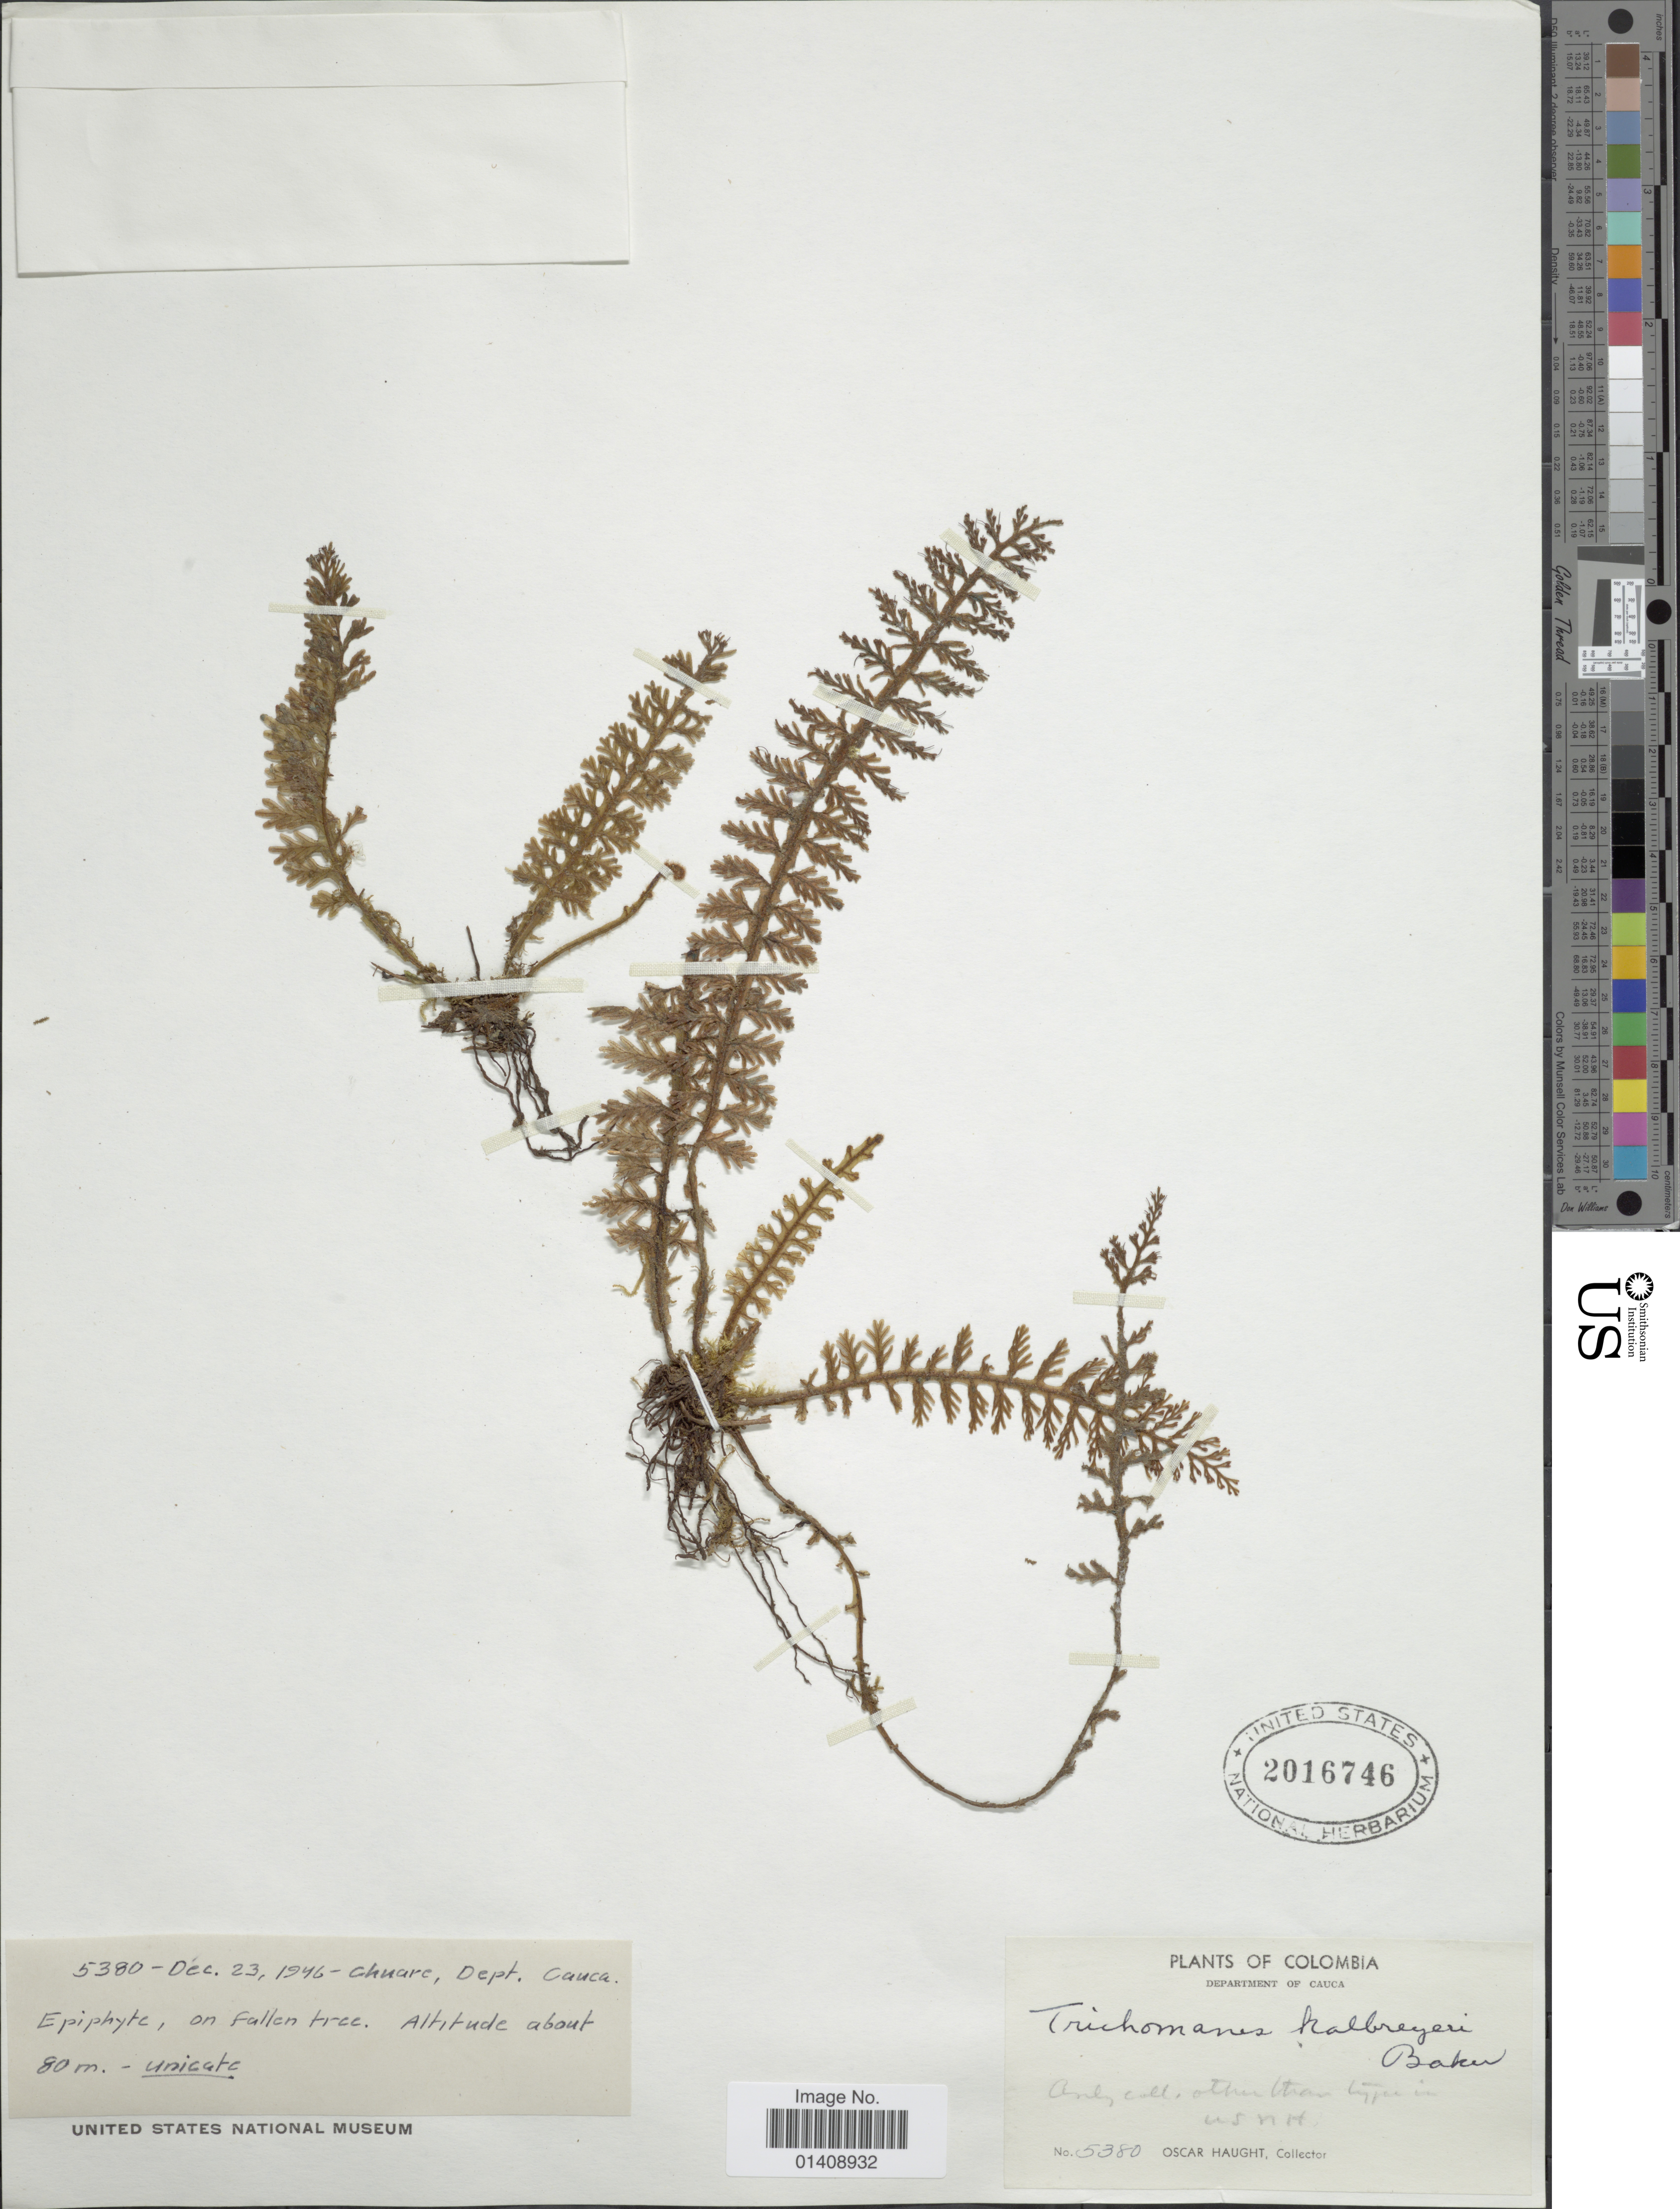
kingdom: Plantae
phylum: Tracheophyta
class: Polypodiopsida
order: Hymenophyllales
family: Hymenophyllaceae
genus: Trichomanes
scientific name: Trichomanes kalbreyeri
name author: Baker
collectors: O. L. Haught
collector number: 5380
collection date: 1946-12-23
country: Colombia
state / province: Cauca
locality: Chuaré, Dept, Cauca.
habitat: On fallen tree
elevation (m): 80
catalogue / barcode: US 2016746